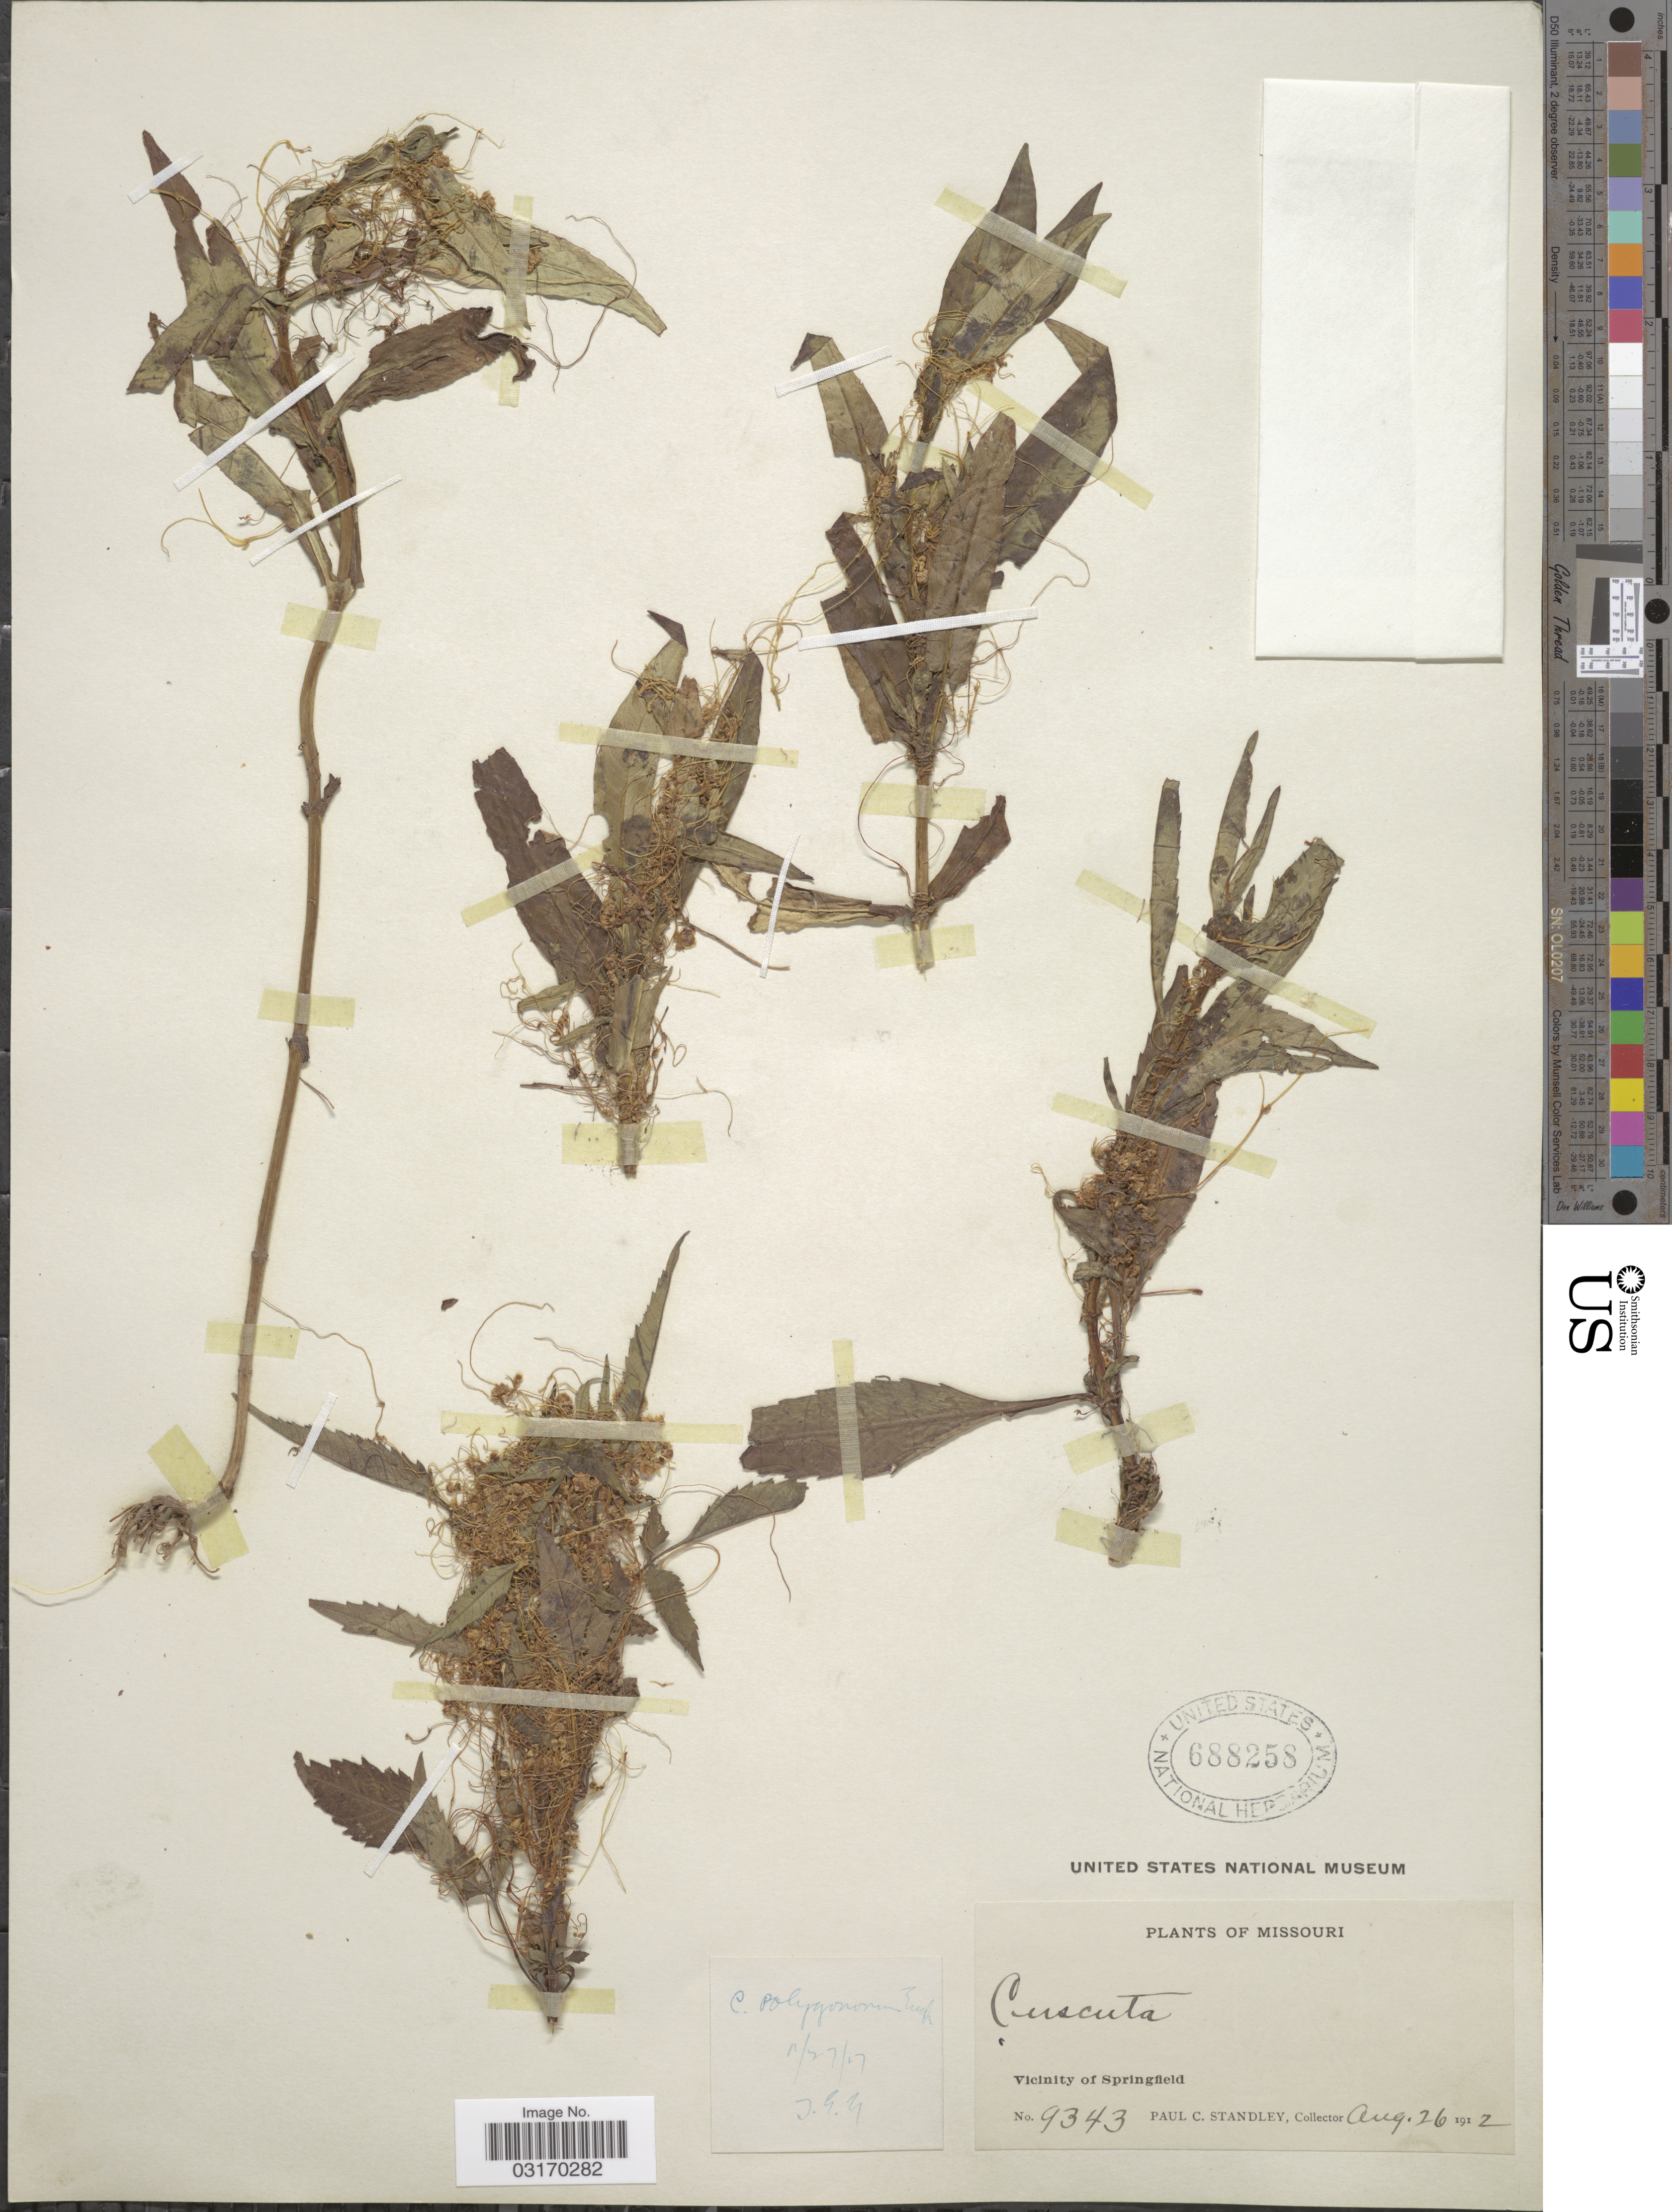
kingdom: Plantae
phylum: Tracheophyta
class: Magnoliopsida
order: Solanales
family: Convolvulaceae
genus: Cuscuta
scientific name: Cuscuta polygonorum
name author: Engelm.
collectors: P. C. Standley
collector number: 9343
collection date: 1912-08-26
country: United States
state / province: Missouri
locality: Vicinity of Springfield.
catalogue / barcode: US 688258